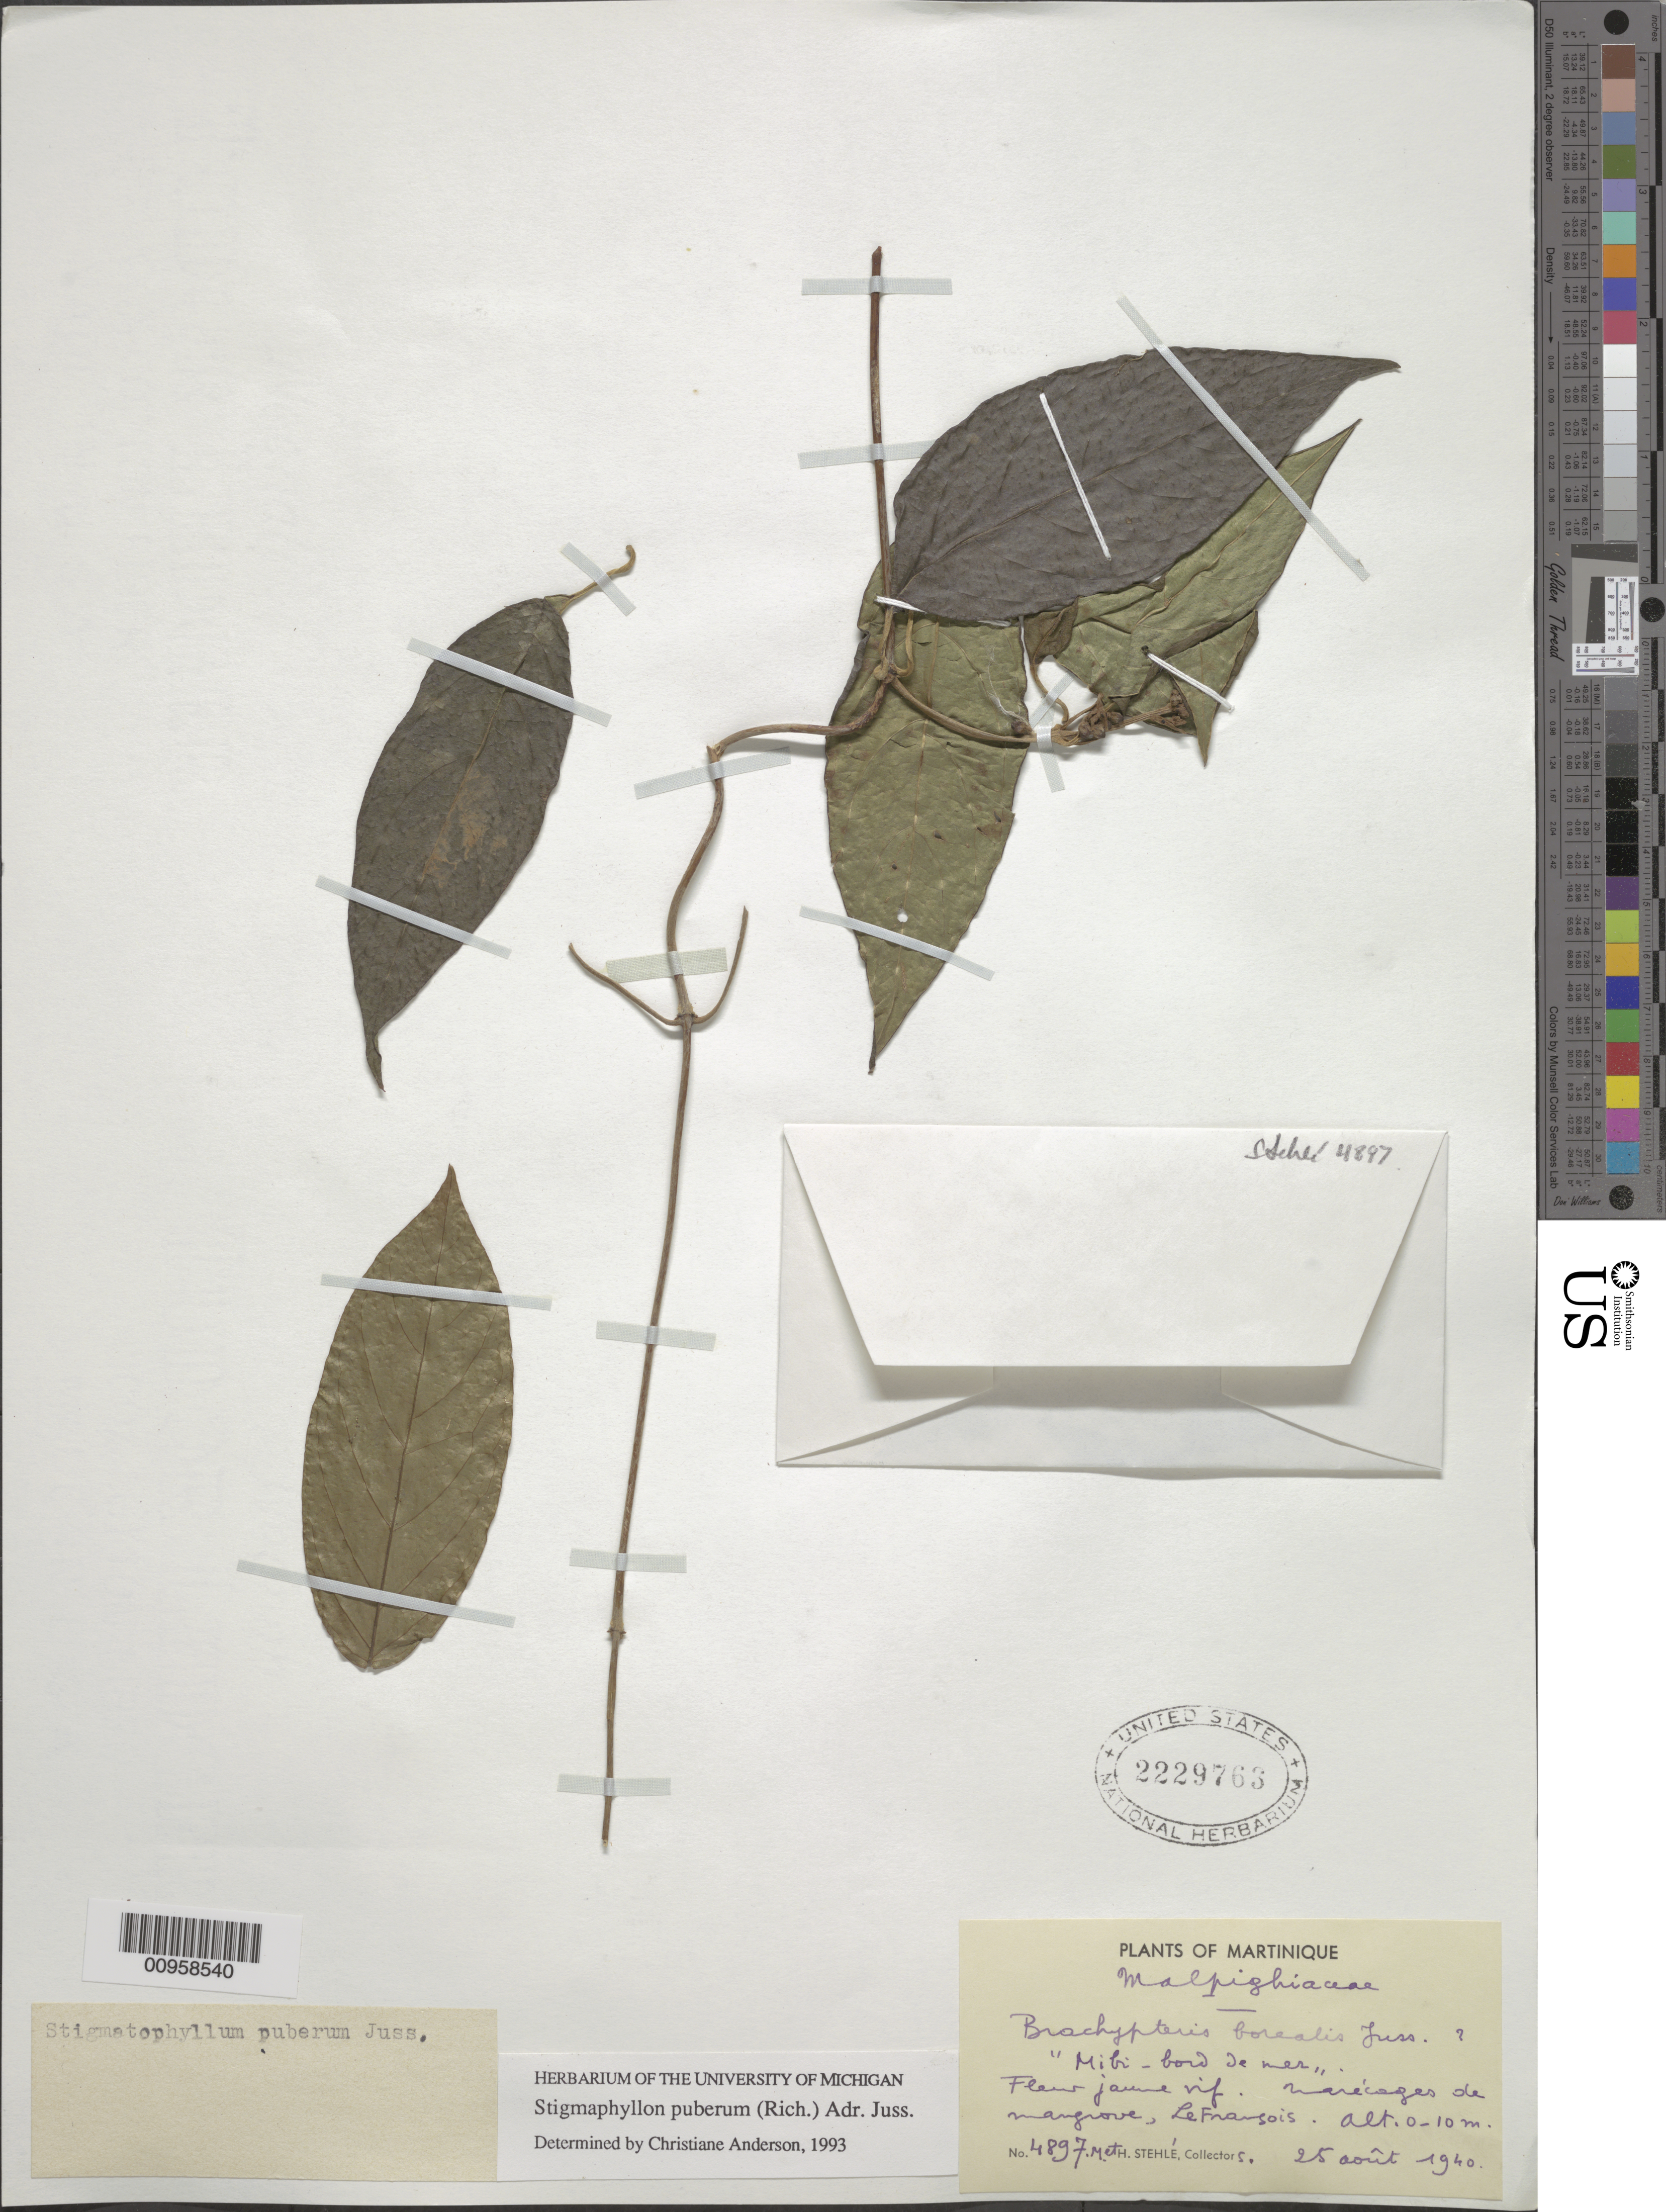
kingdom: Plantae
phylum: Tracheophyta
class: Magnoliopsida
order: Malpighiales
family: Malpighiaceae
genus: Stigmaphyllon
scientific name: Stigmaphyllon puberum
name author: (Rich.) A. Juss.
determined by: Anderson, C.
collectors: H. Stehlé & M. Stehlé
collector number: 4897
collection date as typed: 25 Aug 1940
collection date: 1940-08-25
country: Martinique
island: Martinique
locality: Le Francois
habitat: Marécages de mangrove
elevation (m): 0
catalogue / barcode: US 2229763